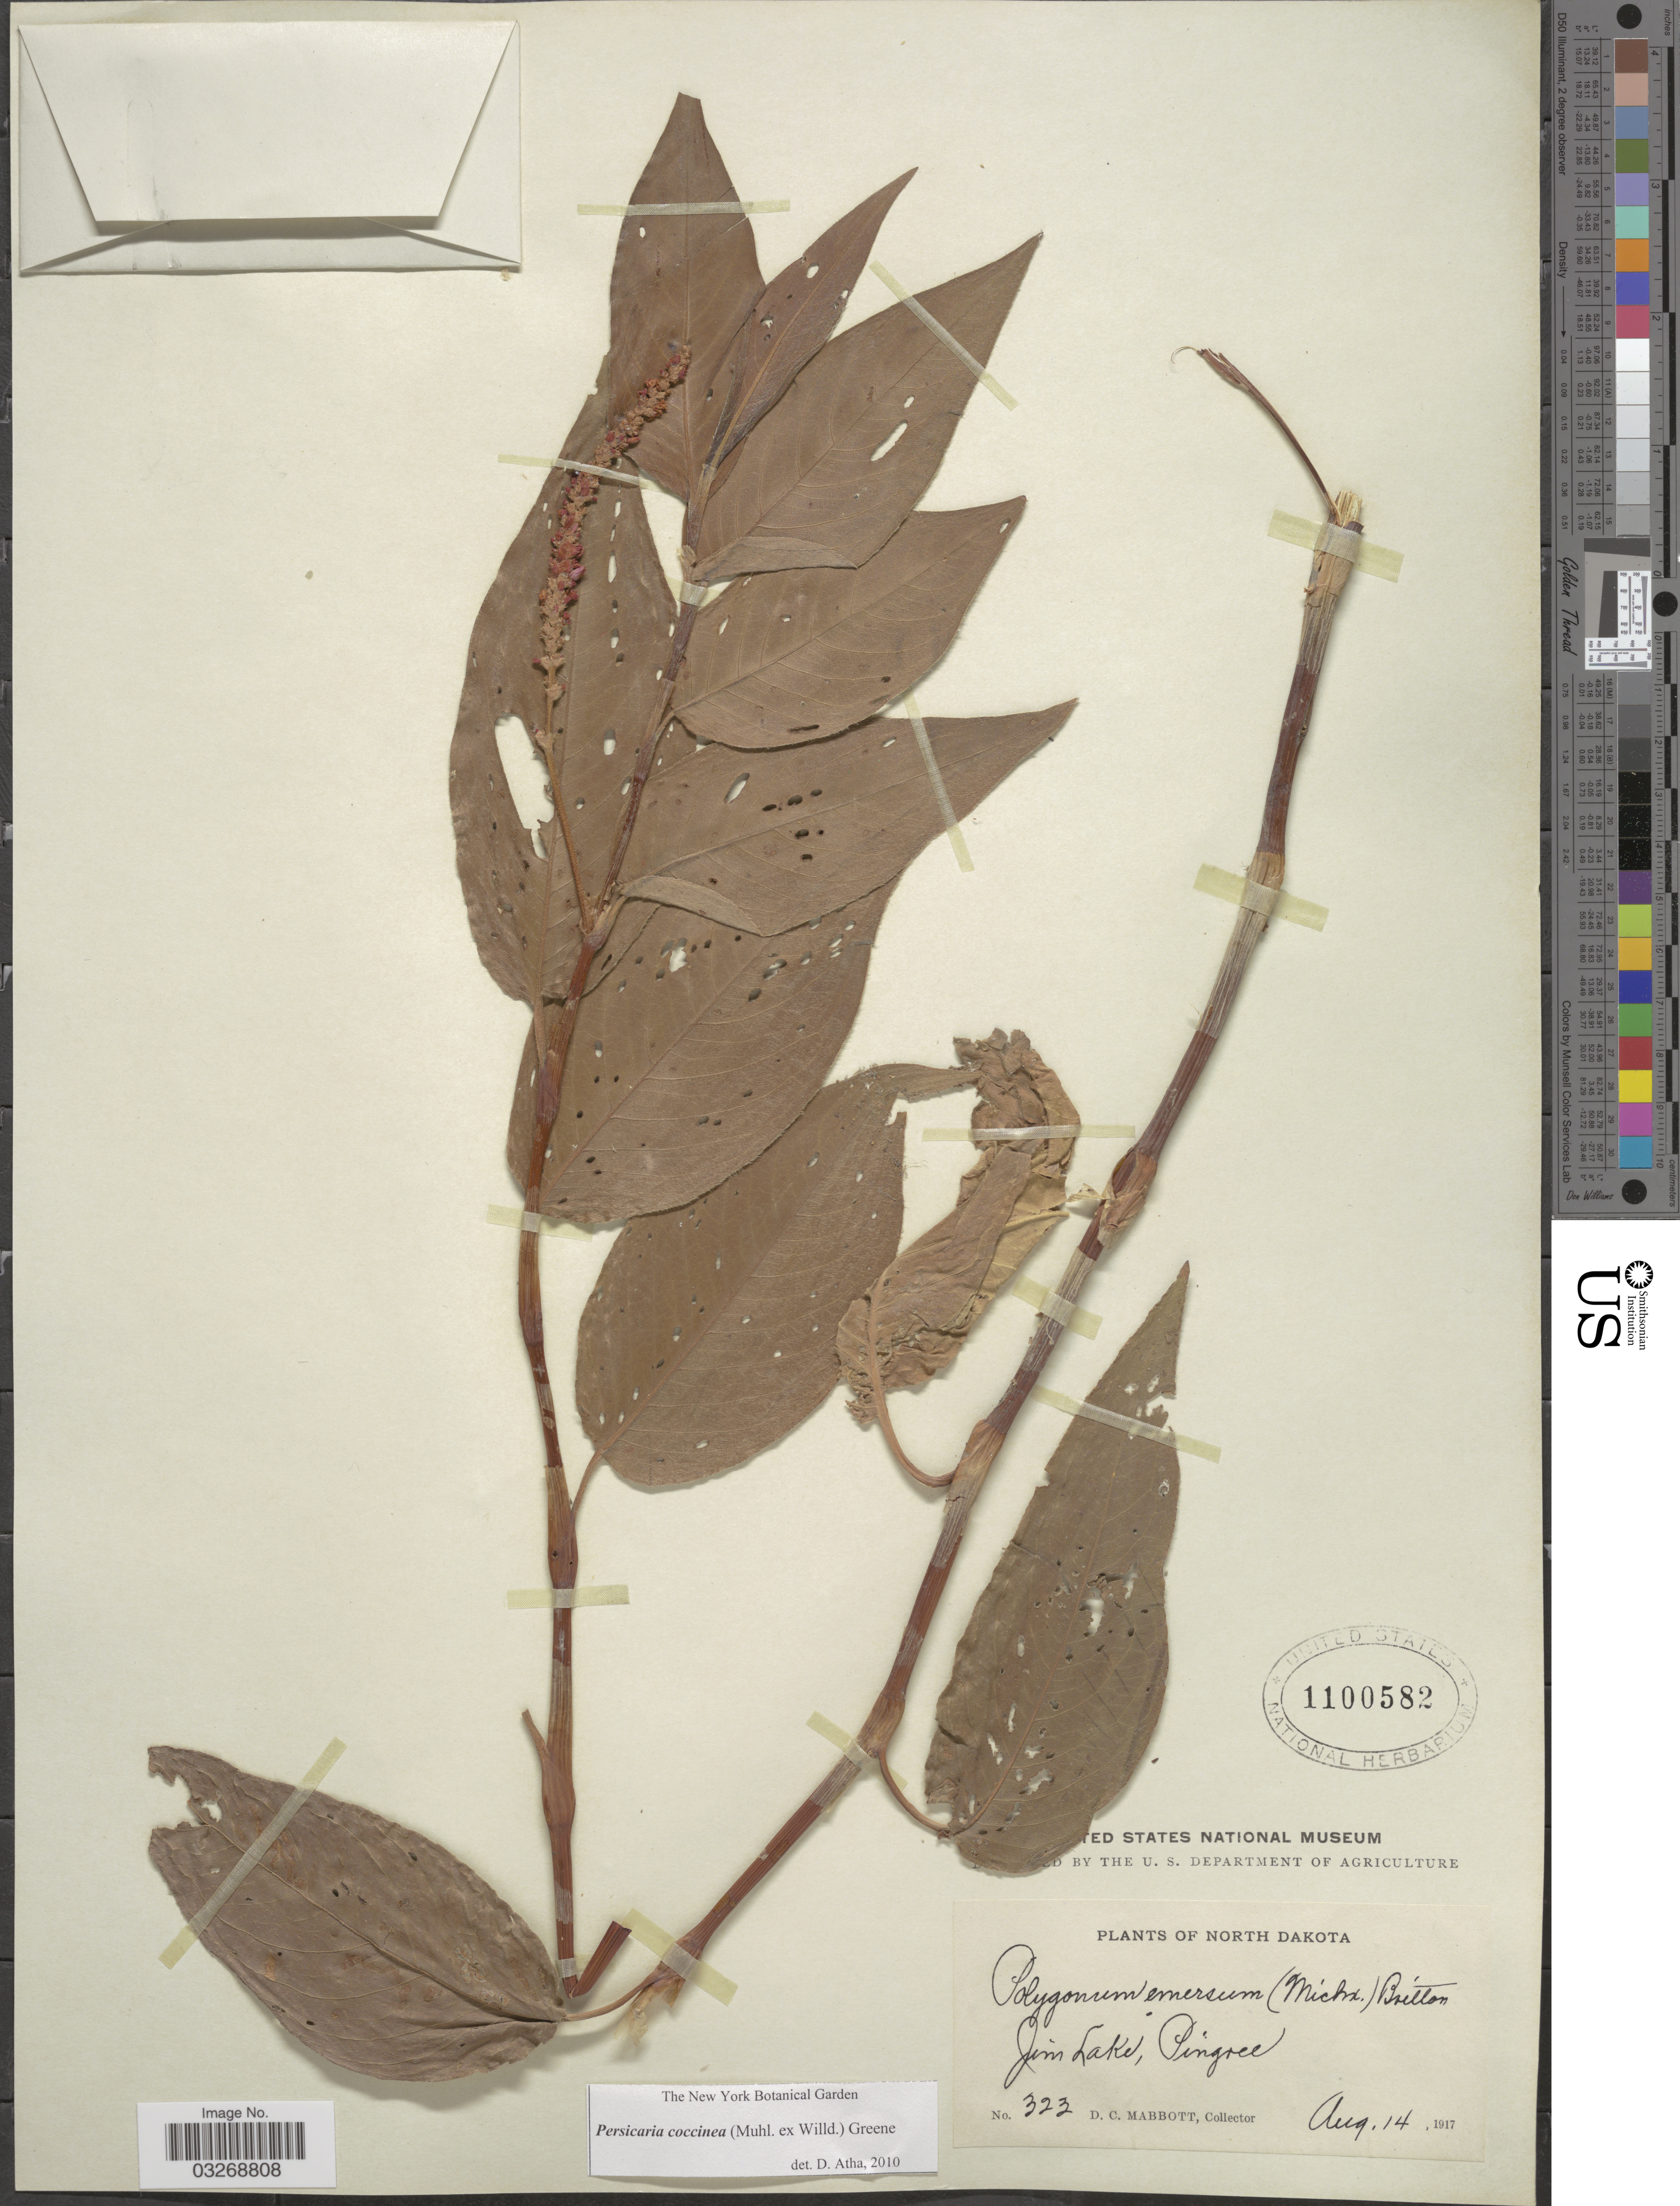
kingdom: Plantae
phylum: Tracheophyta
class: Magnoliopsida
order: Caryophyllales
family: Polygonaceae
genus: Persicaria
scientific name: Persicaria coccinea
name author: (Muhl. ex Willd.) Greene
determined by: Atha, D. E.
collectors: D. Mabbott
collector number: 323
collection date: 1917-08-14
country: United States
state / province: North Dakota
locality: Jim Lake, Pingree.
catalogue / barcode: US 1100582